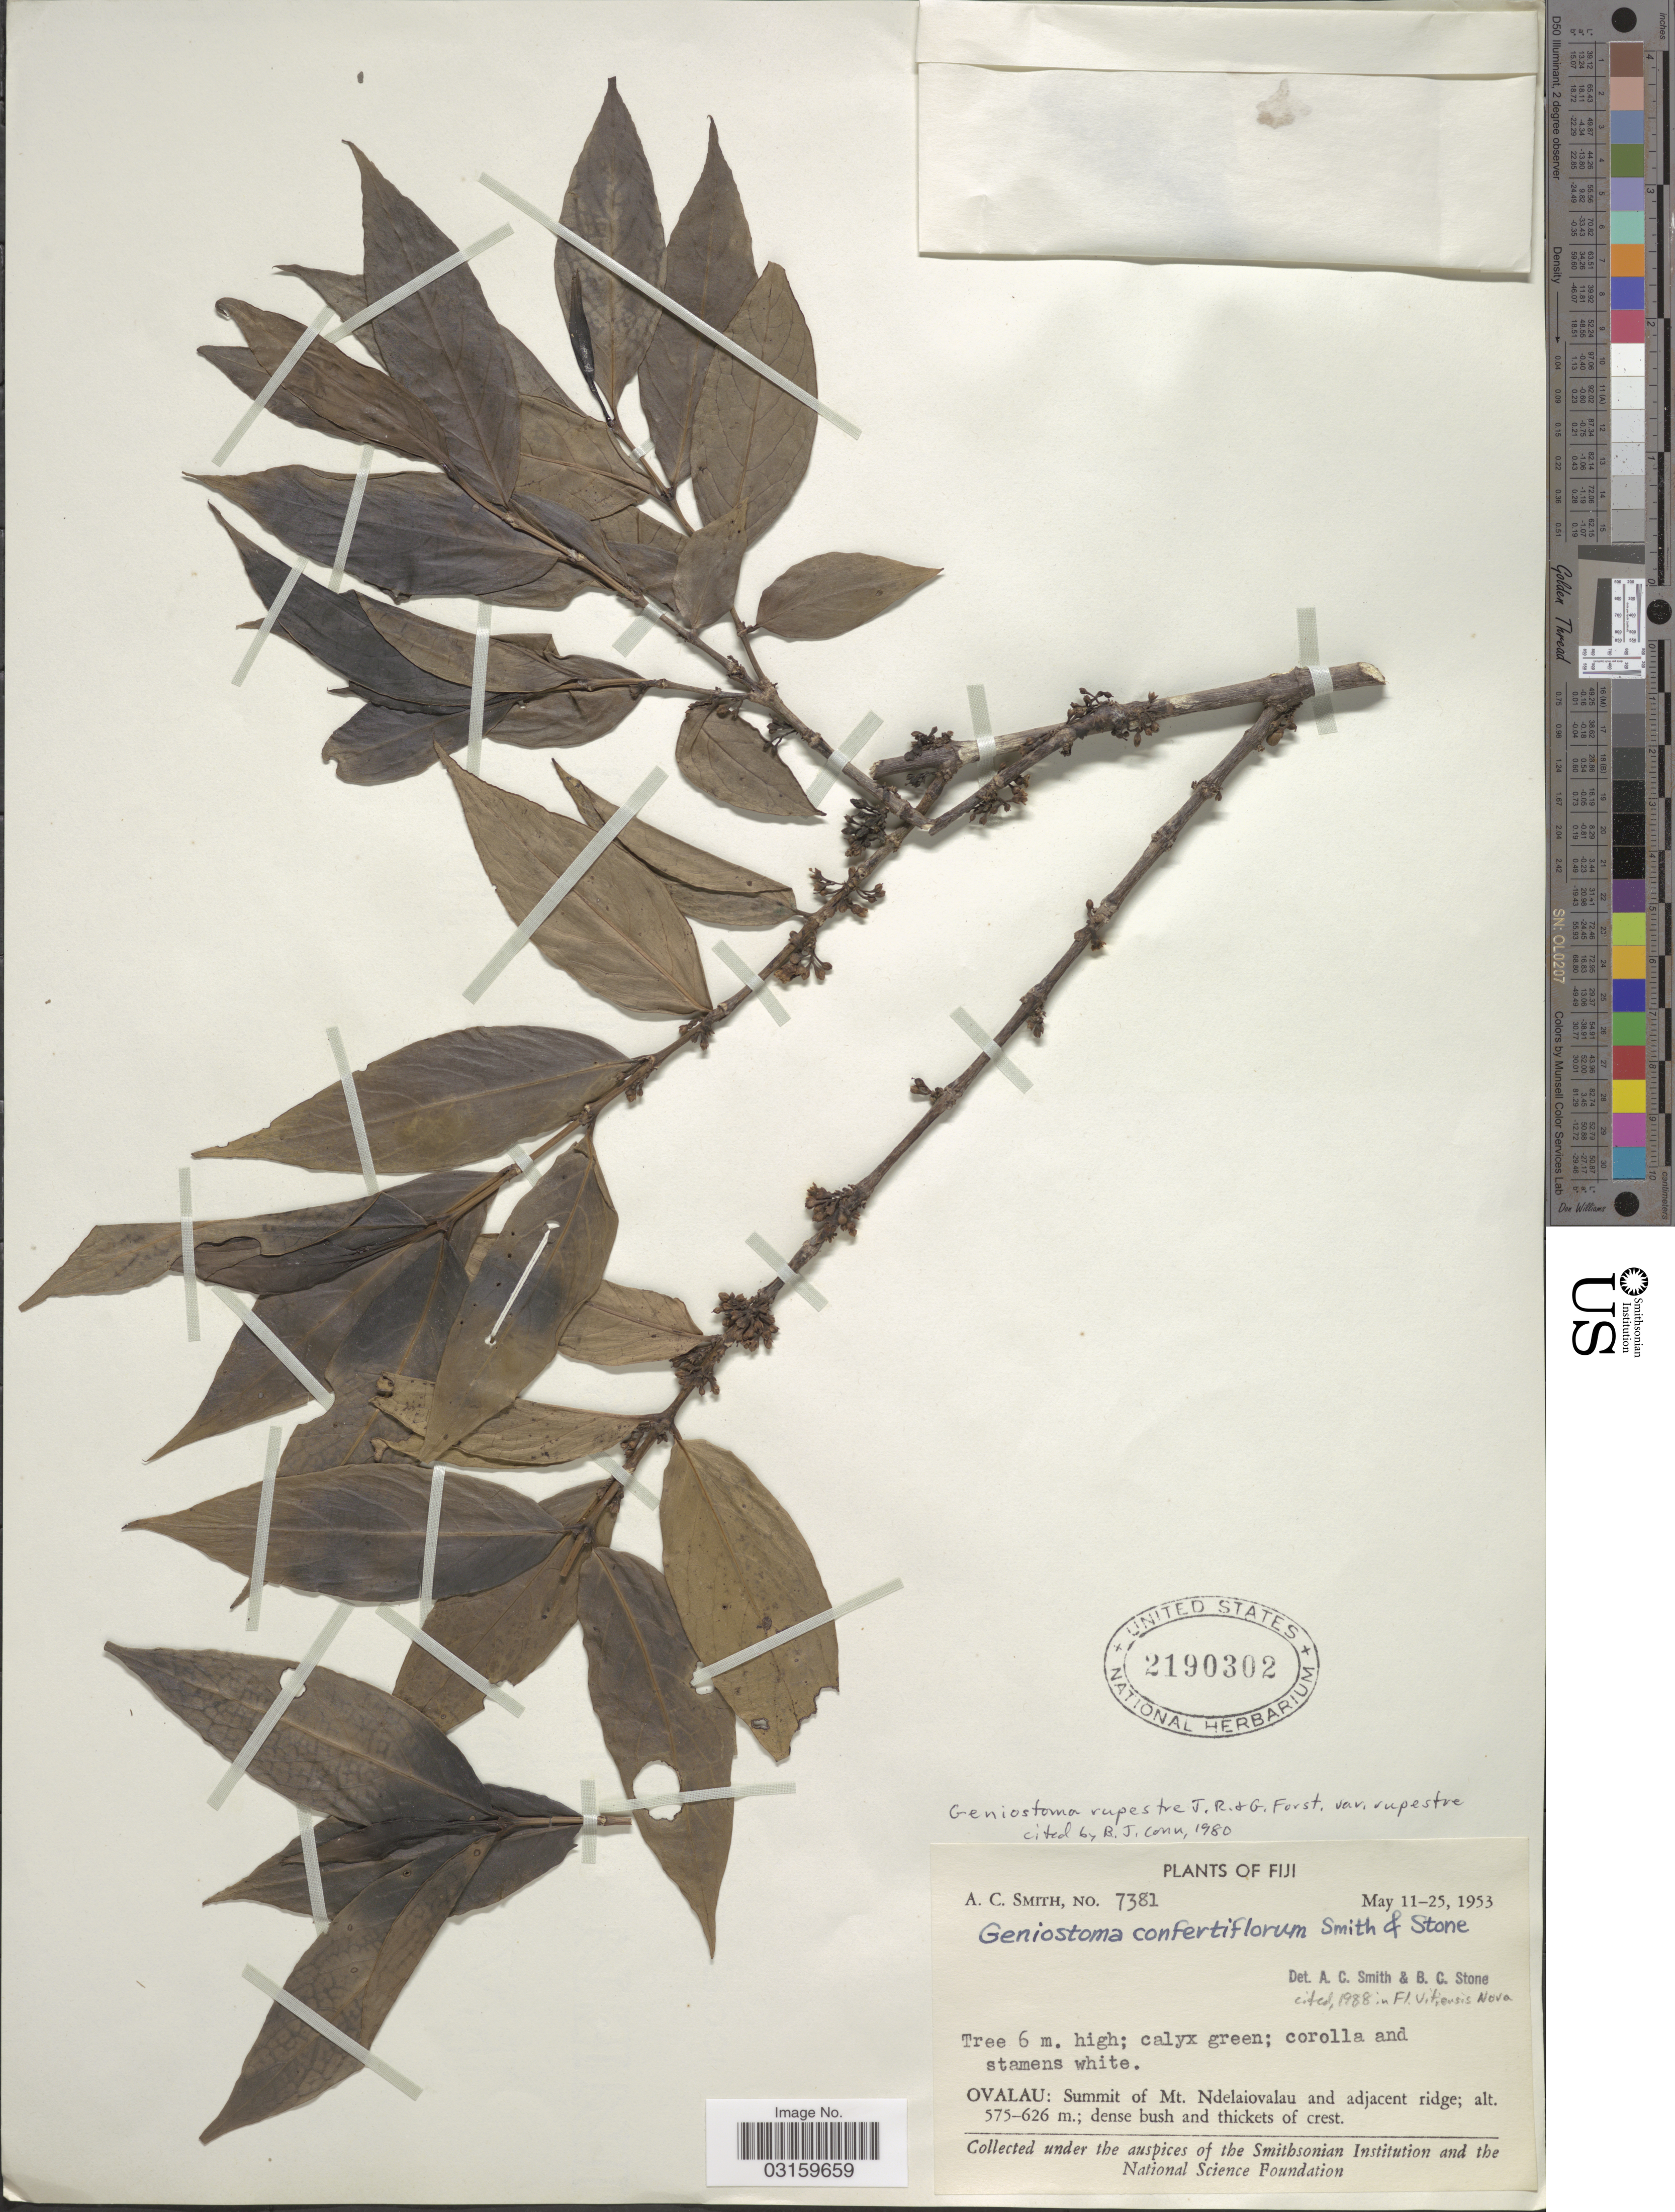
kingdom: Plantae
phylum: Tracheophyta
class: Magnoliopsida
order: Gentianales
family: Loganiaceae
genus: Geniostoma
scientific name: Geniostoma rupestre var. rupestre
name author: J.R. Forst. & G. Forst.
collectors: A. C. Smith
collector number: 7381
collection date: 1953-05-11/1953-05-25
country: Fiji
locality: Ovalau: Summit of Mt. Ndelaiovalau and adjacent ridge.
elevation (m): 575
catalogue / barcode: US 2190302